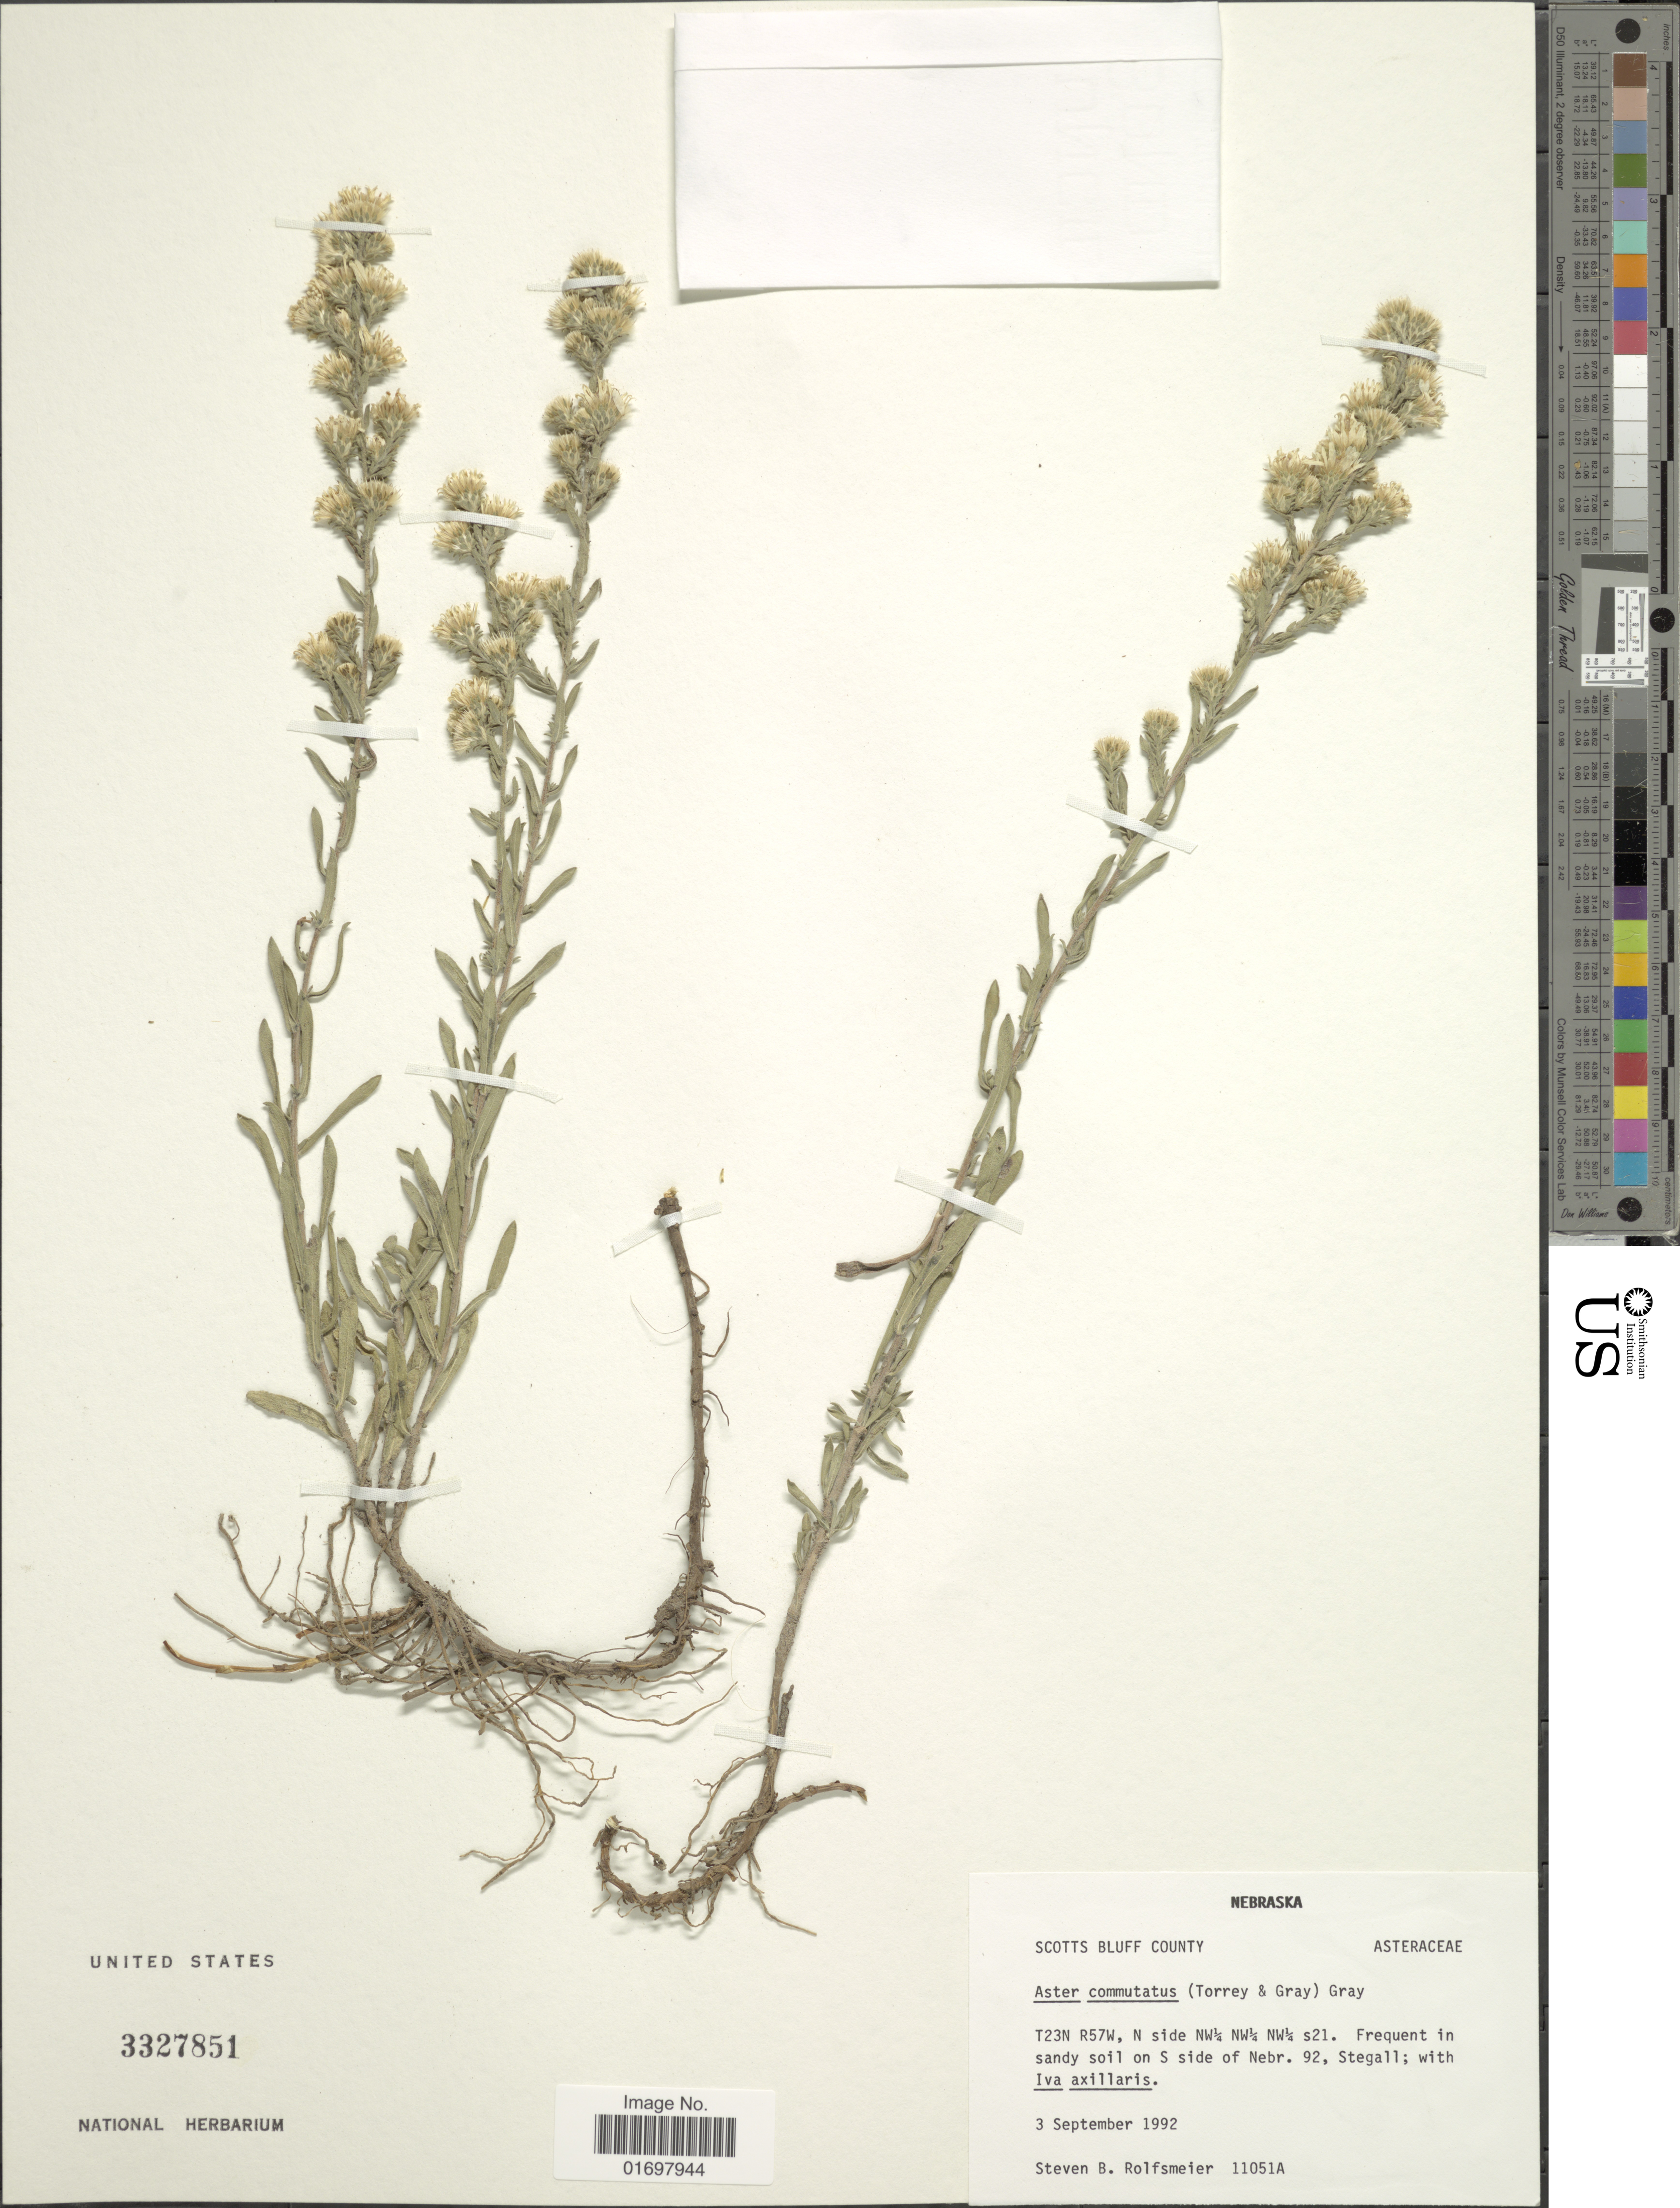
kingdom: Plantae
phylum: Tracheophyta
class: Magnoliopsida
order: Asterales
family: Asteraceae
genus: Symphyotrichum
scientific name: Symphyotrichum falcatum var. commutatum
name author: (Torr. & A. Gray) G.L. Nesom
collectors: S. Rolfsmeier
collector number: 11051A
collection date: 1992-09-03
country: United States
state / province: Nebraska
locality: Scotts Bluff County. T23N R57W, N side NW¼ NW¼ s21.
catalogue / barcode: US 3327851